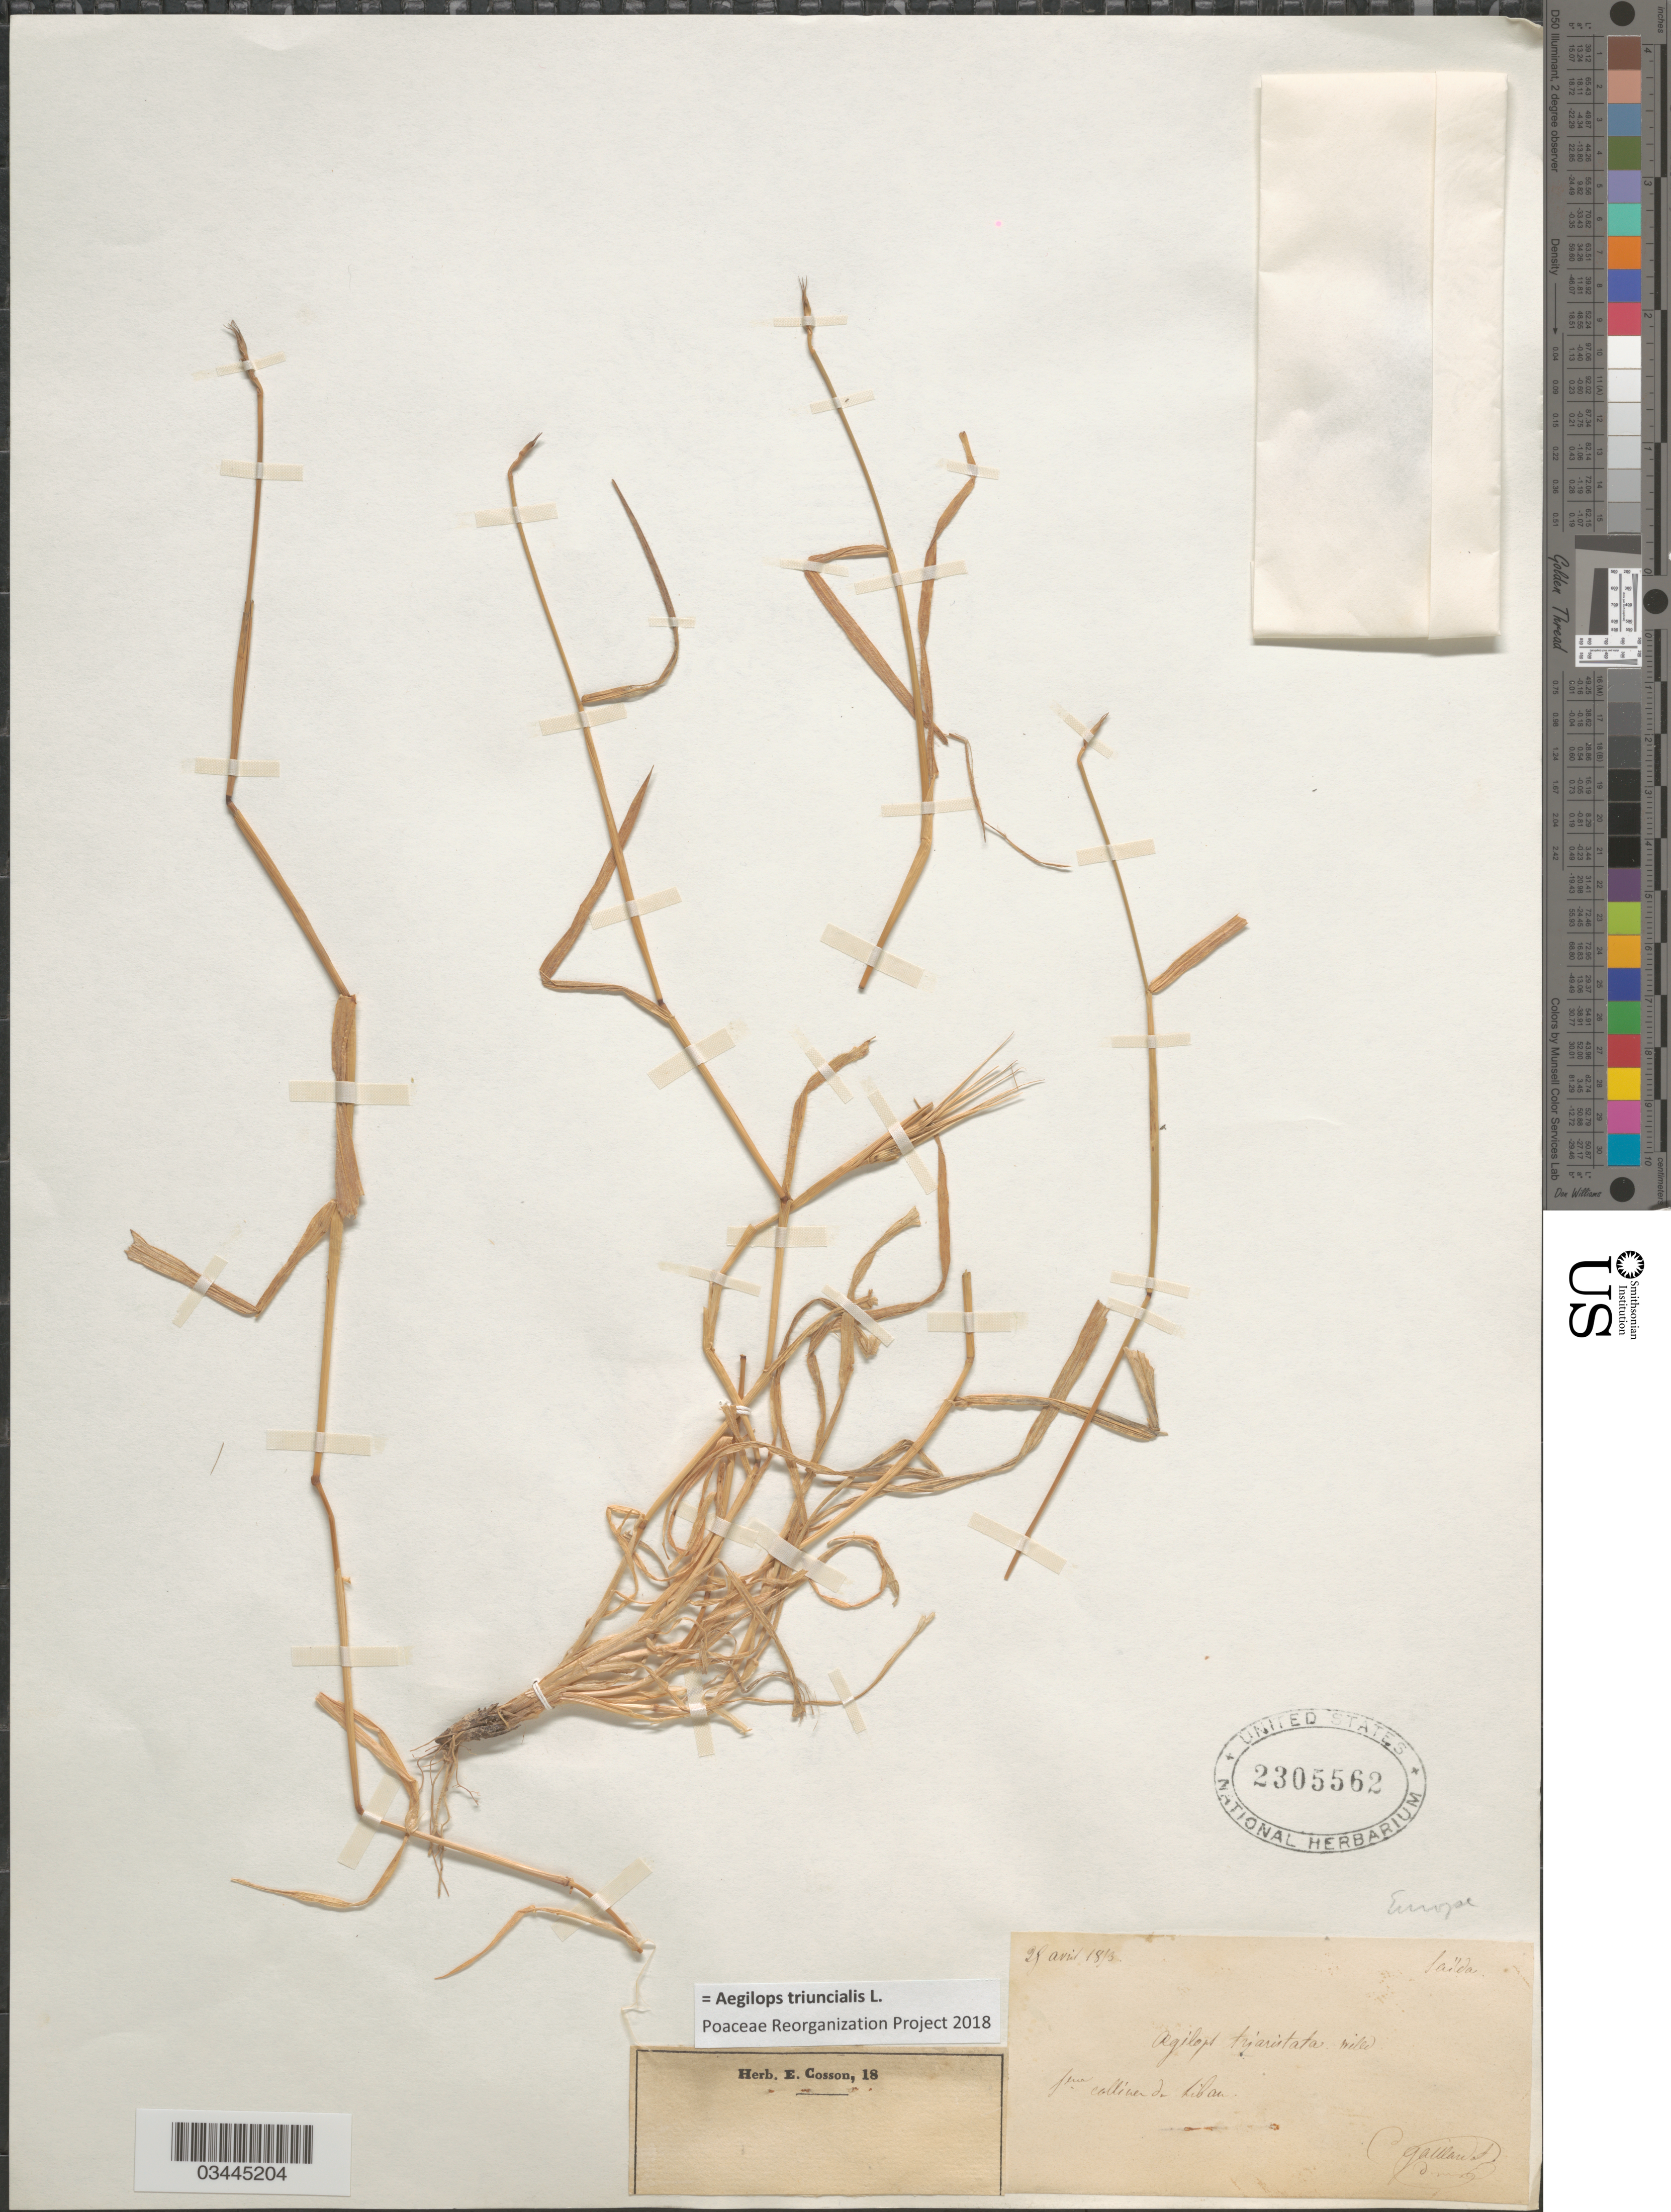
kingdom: Plantae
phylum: Tracheophyta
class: Liliopsida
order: Poales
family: Poaceae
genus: Aegilops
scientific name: Aegilops triuncialis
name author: L.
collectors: C. Gaillardot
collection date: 1853-04-25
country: Lebanon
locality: [illegible text] colliner de Liban. Europe.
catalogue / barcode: US 2305562